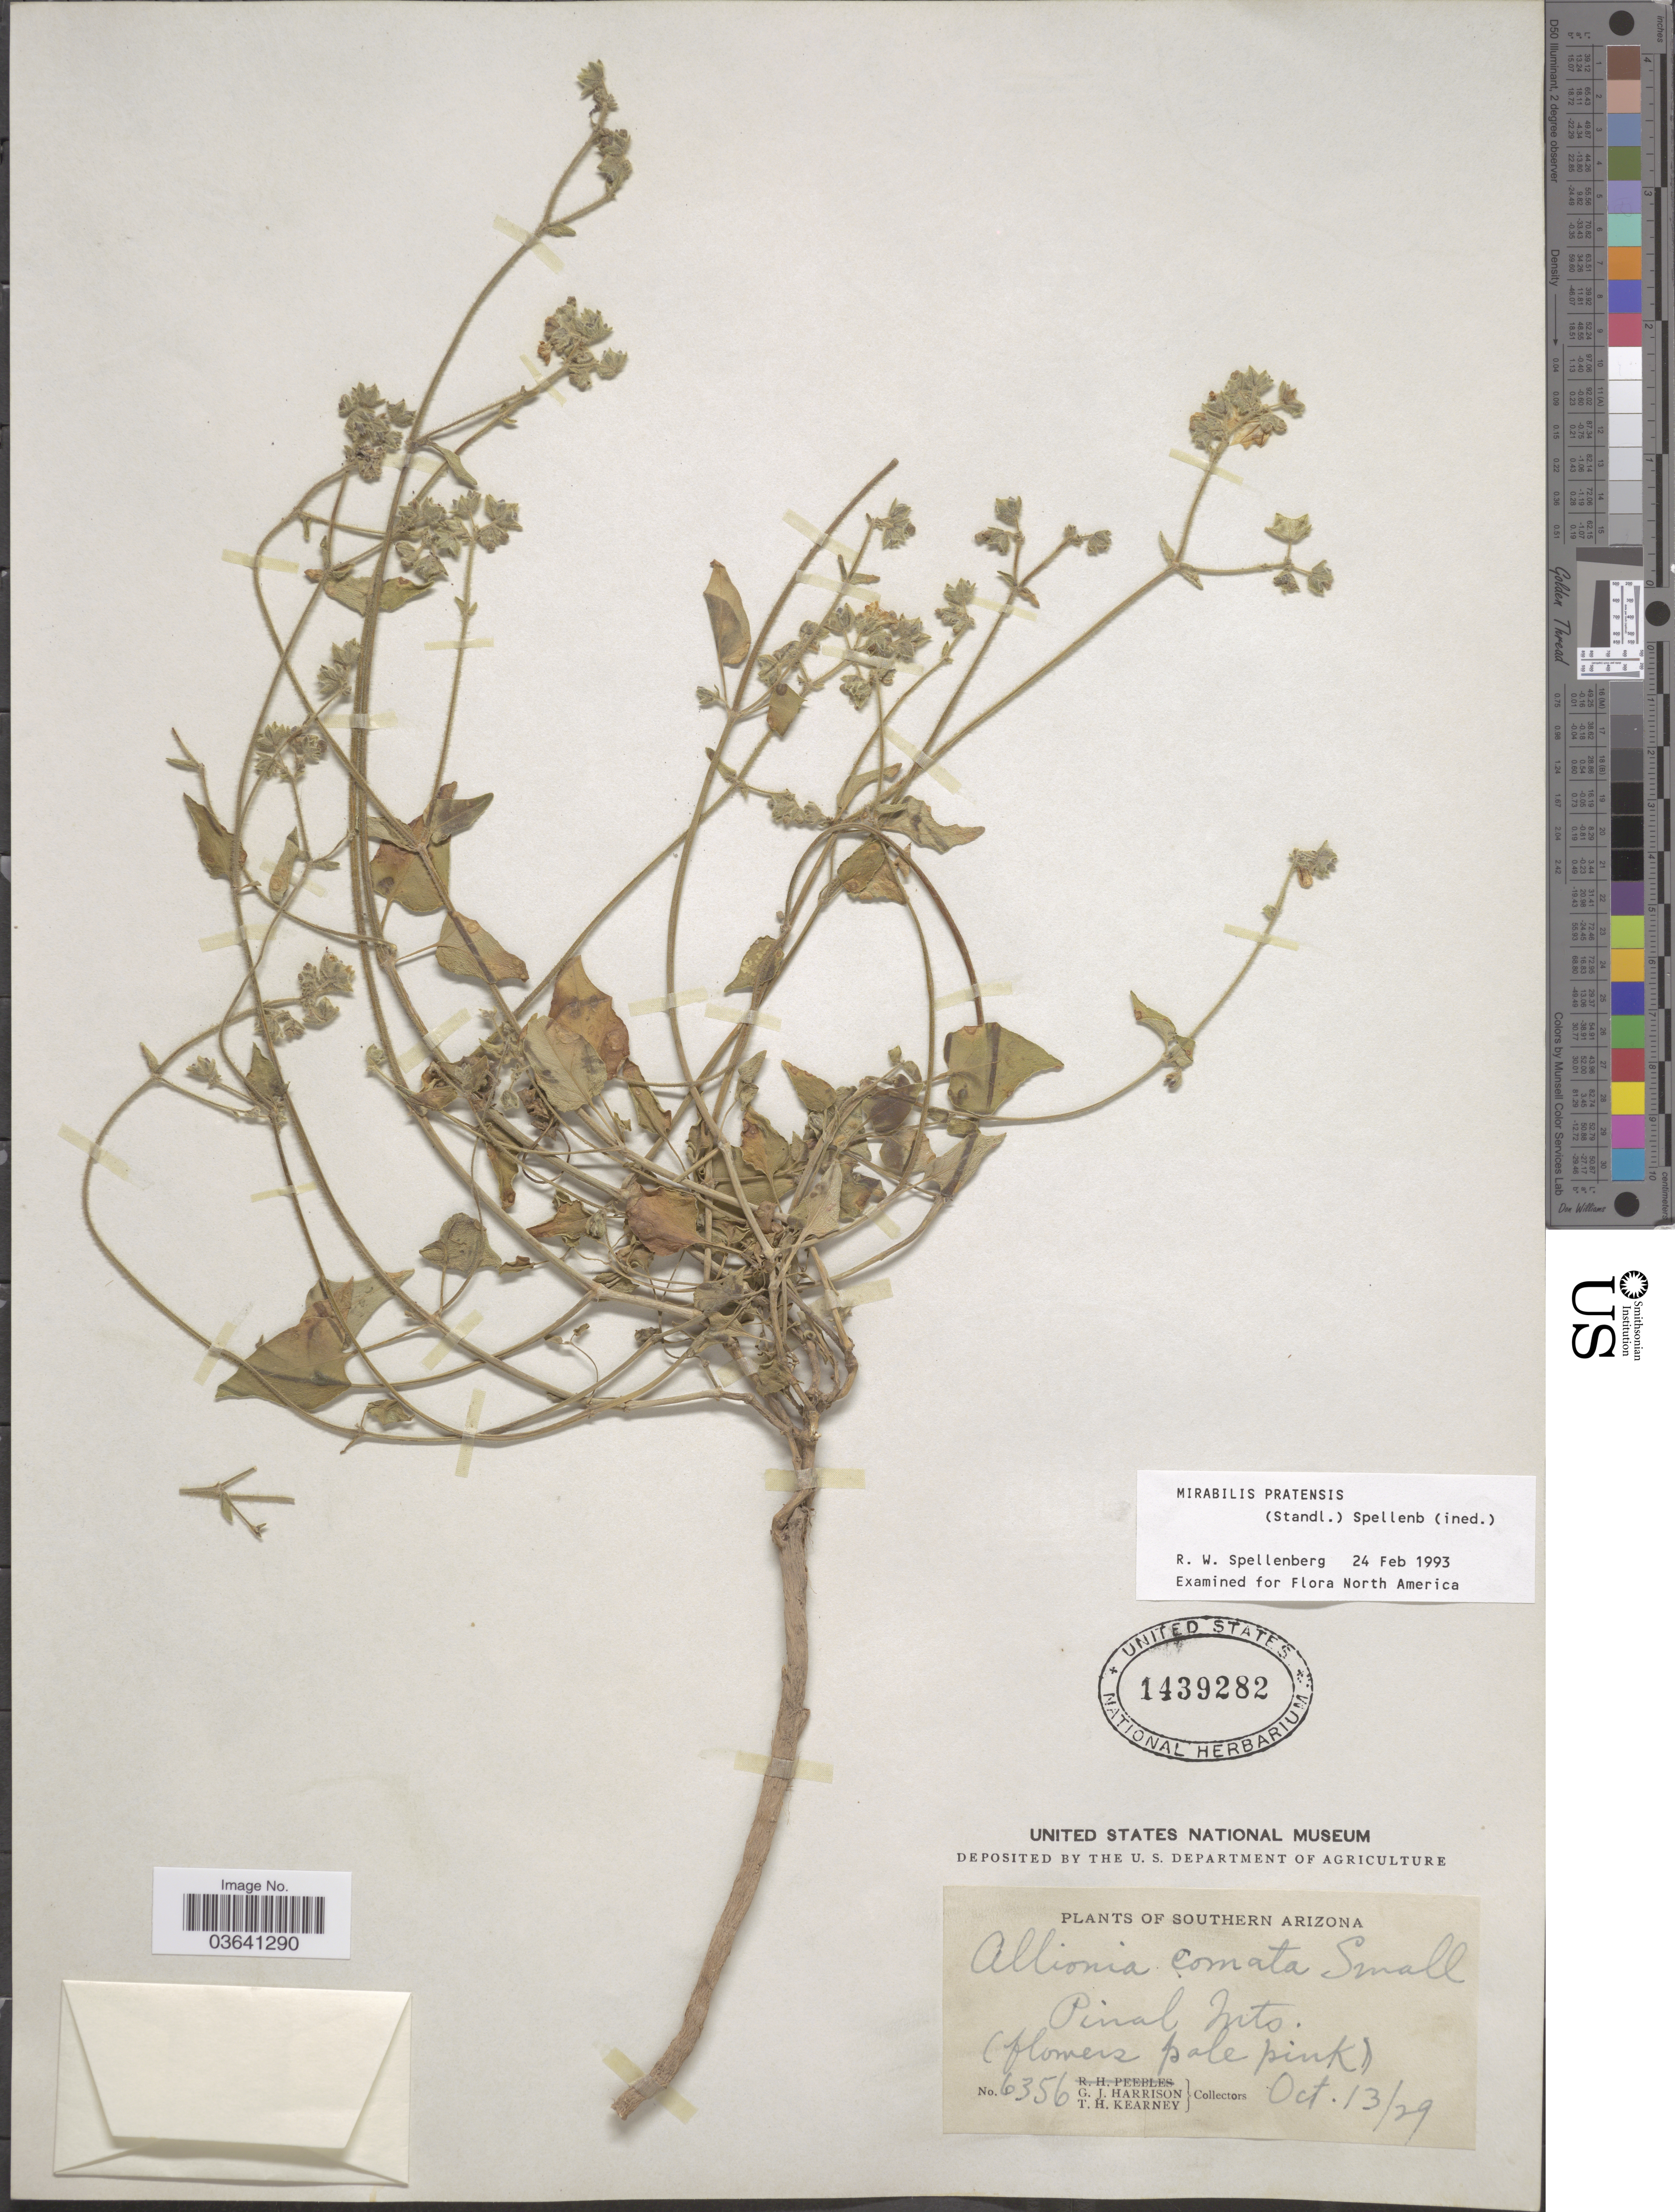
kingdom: Plantae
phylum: Tracheophyta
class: Magnoliopsida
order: Caryophyllales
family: Nyctaginaceae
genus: Mirabilis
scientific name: Mirabilis pratensis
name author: (Standl.) Spellenb.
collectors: G. J. Harrison & T. H. Kearney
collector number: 6356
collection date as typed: Transcribed d/m/y: 13/10/29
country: United States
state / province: Arizona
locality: Southern Arizona. Pinal Mts.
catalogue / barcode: US 1439282